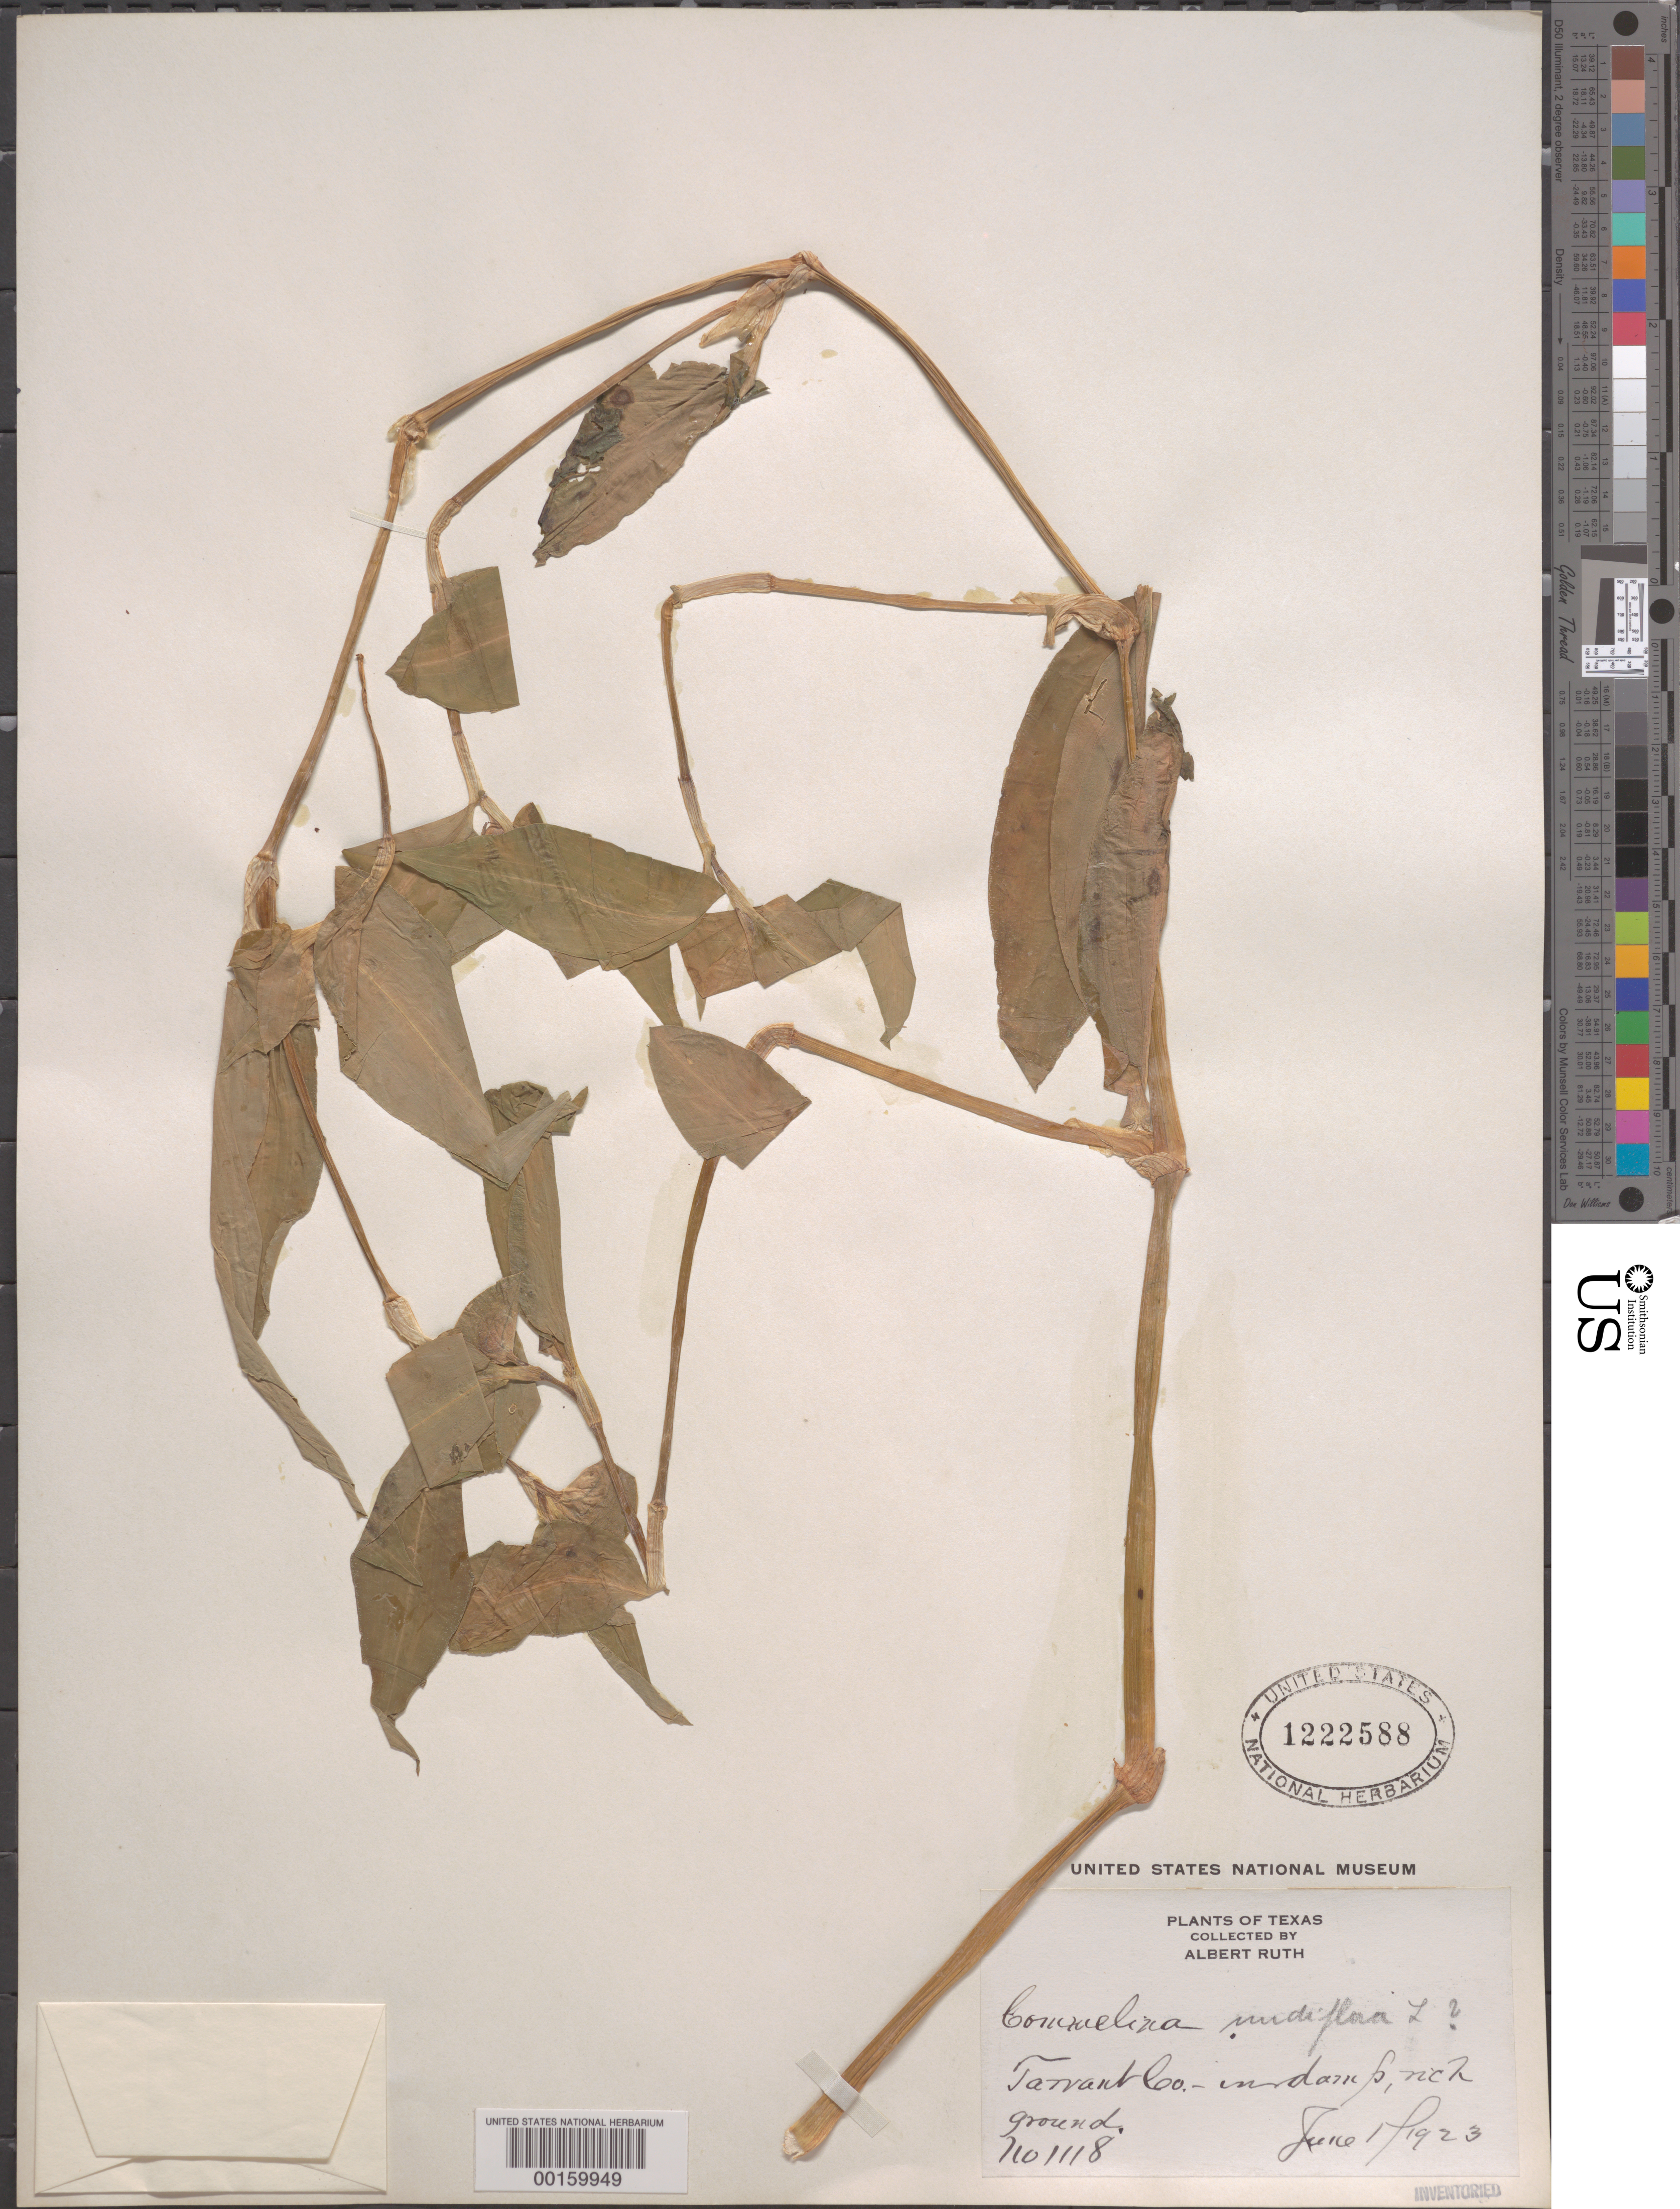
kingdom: Plantae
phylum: Tracheophyta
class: Liliopsida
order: Commelinales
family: Commelinaceae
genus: Commelina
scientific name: Commelina erecta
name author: L.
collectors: A. Ruth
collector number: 1118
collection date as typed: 01 Jun 1923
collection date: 1923-06-01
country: United States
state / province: Texas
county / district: Tarrant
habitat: In damp, rich ground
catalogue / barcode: US 1222588